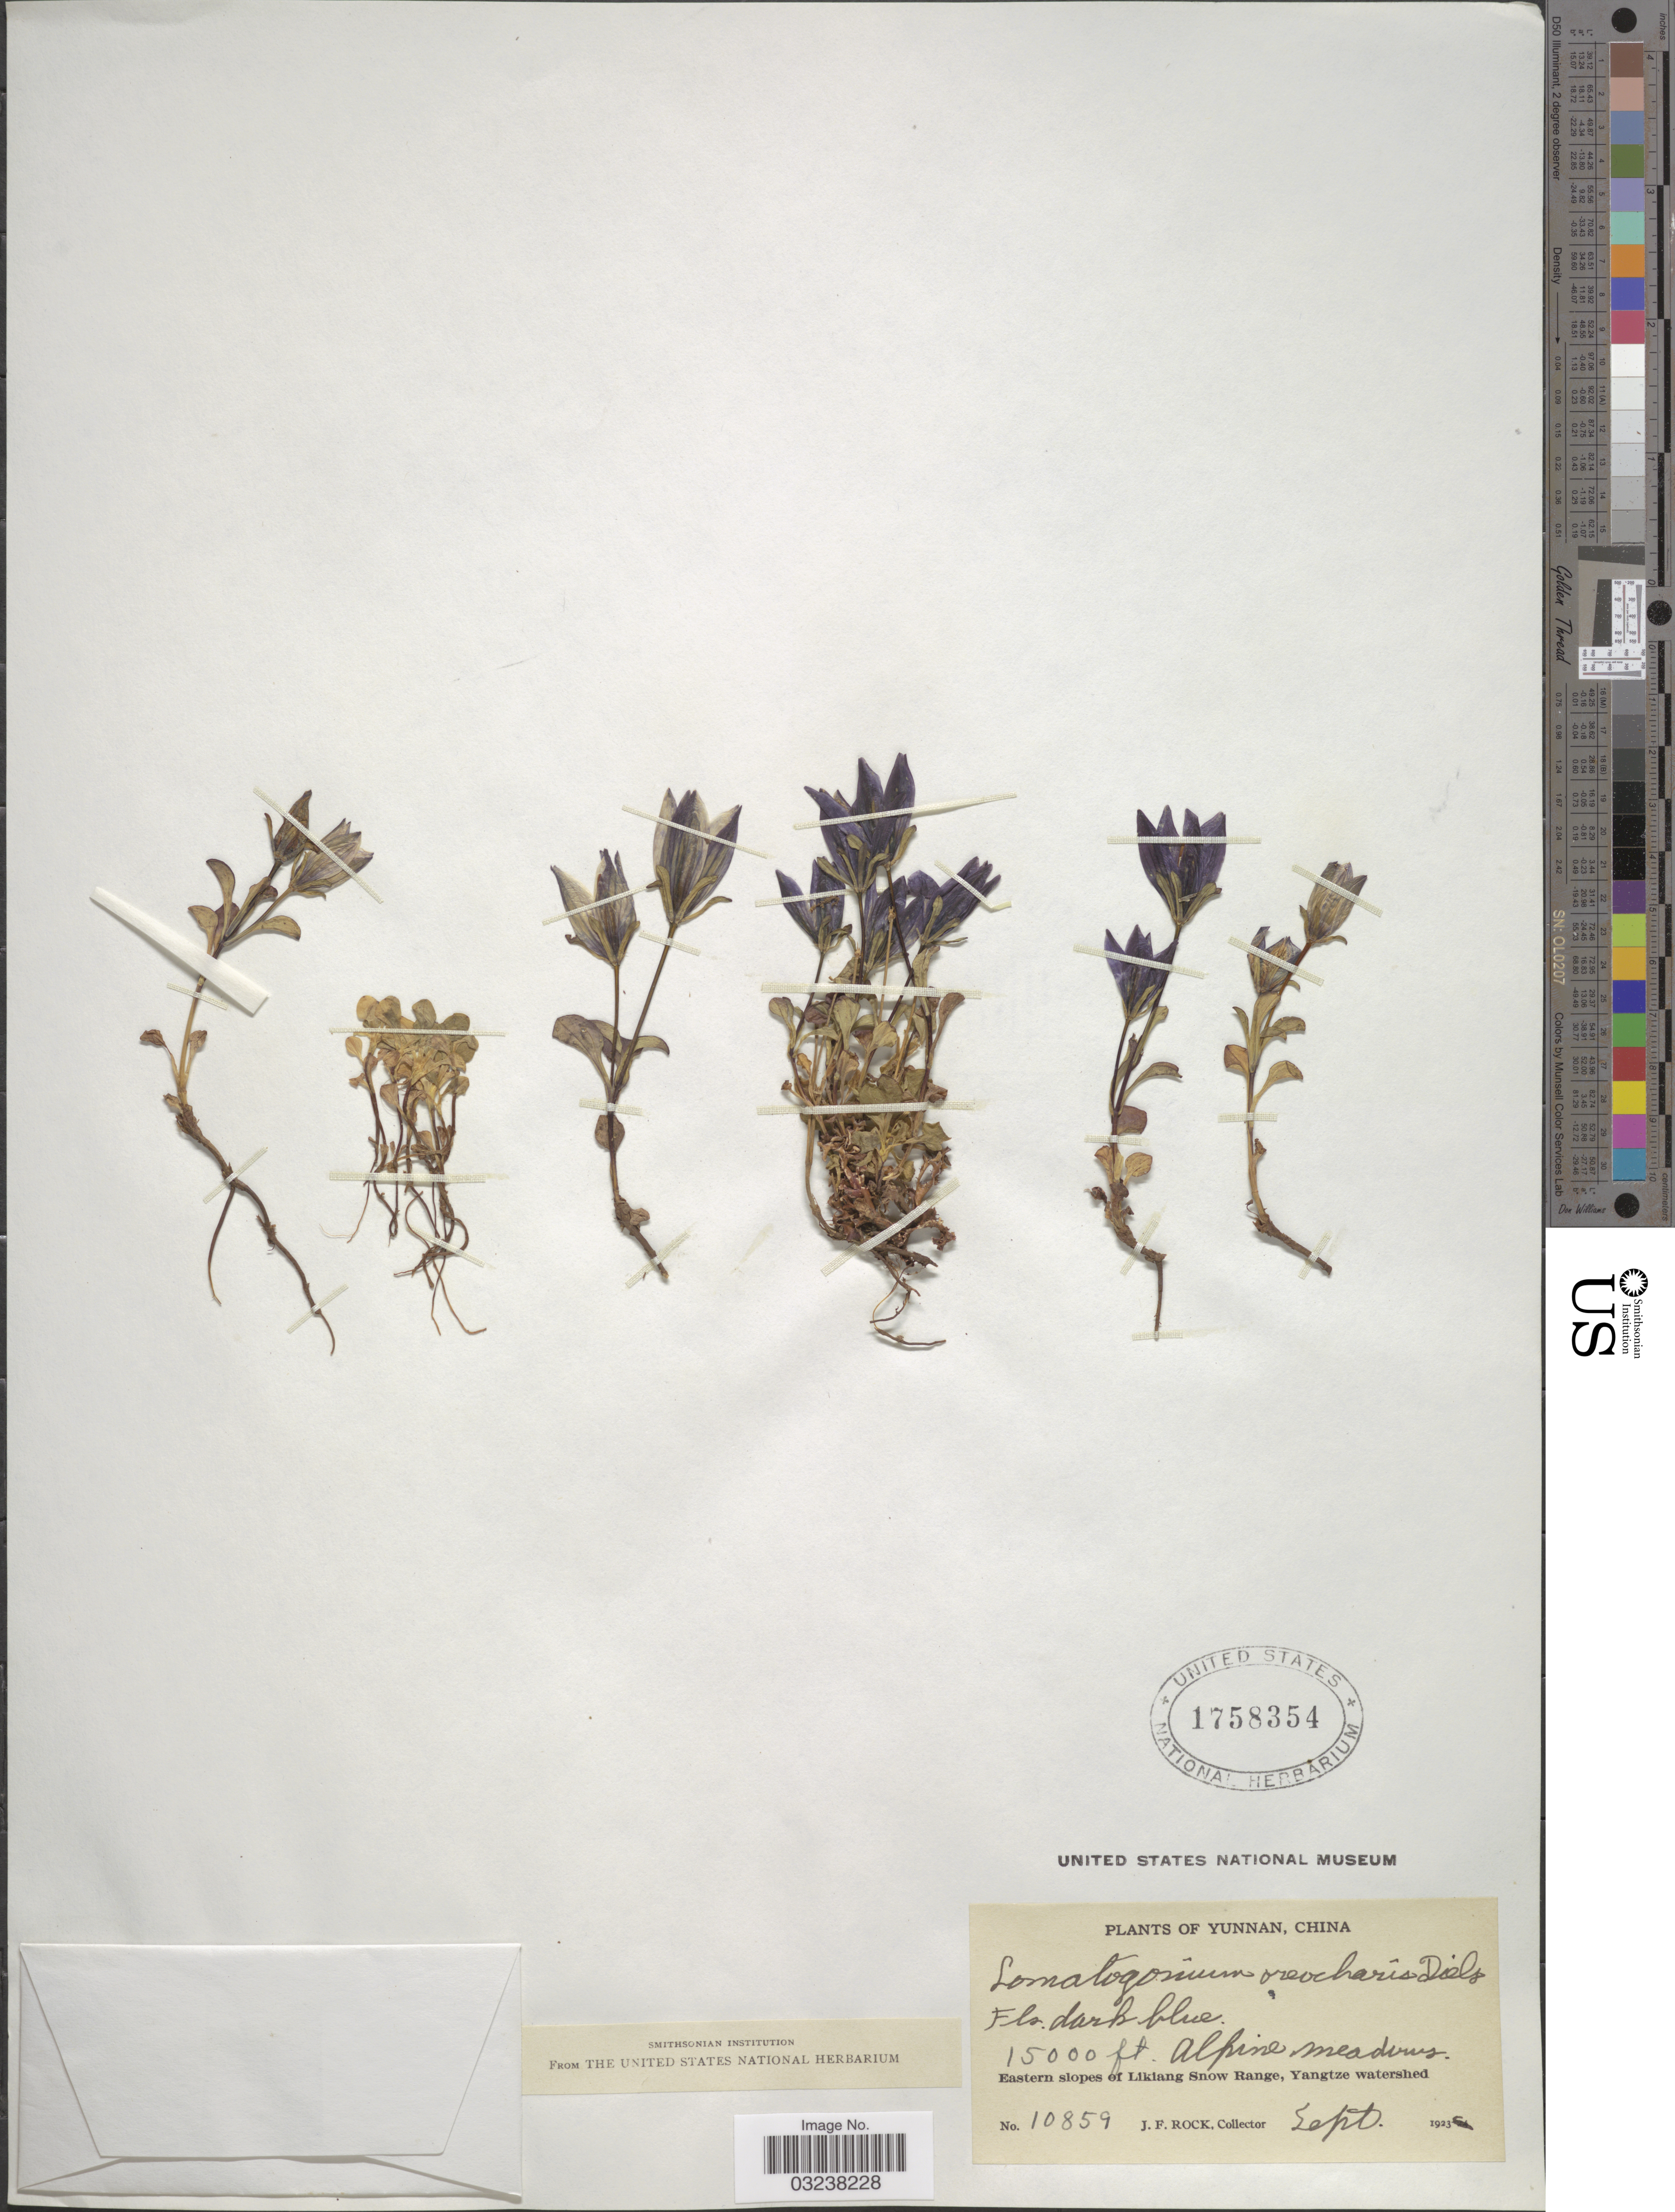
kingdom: Plantae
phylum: Tracheophyta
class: Magnoliopsida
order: Gentianales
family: Gentianaceae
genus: Lomatogonium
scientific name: Lomatogonium oreocharis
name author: (Diels) C. Marquand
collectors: J. Rock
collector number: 10859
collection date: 1923-09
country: China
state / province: Yunnan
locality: Eastern slopes of Likiang Snow Range, Yangtze watershed.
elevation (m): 4572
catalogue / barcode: US 1758354